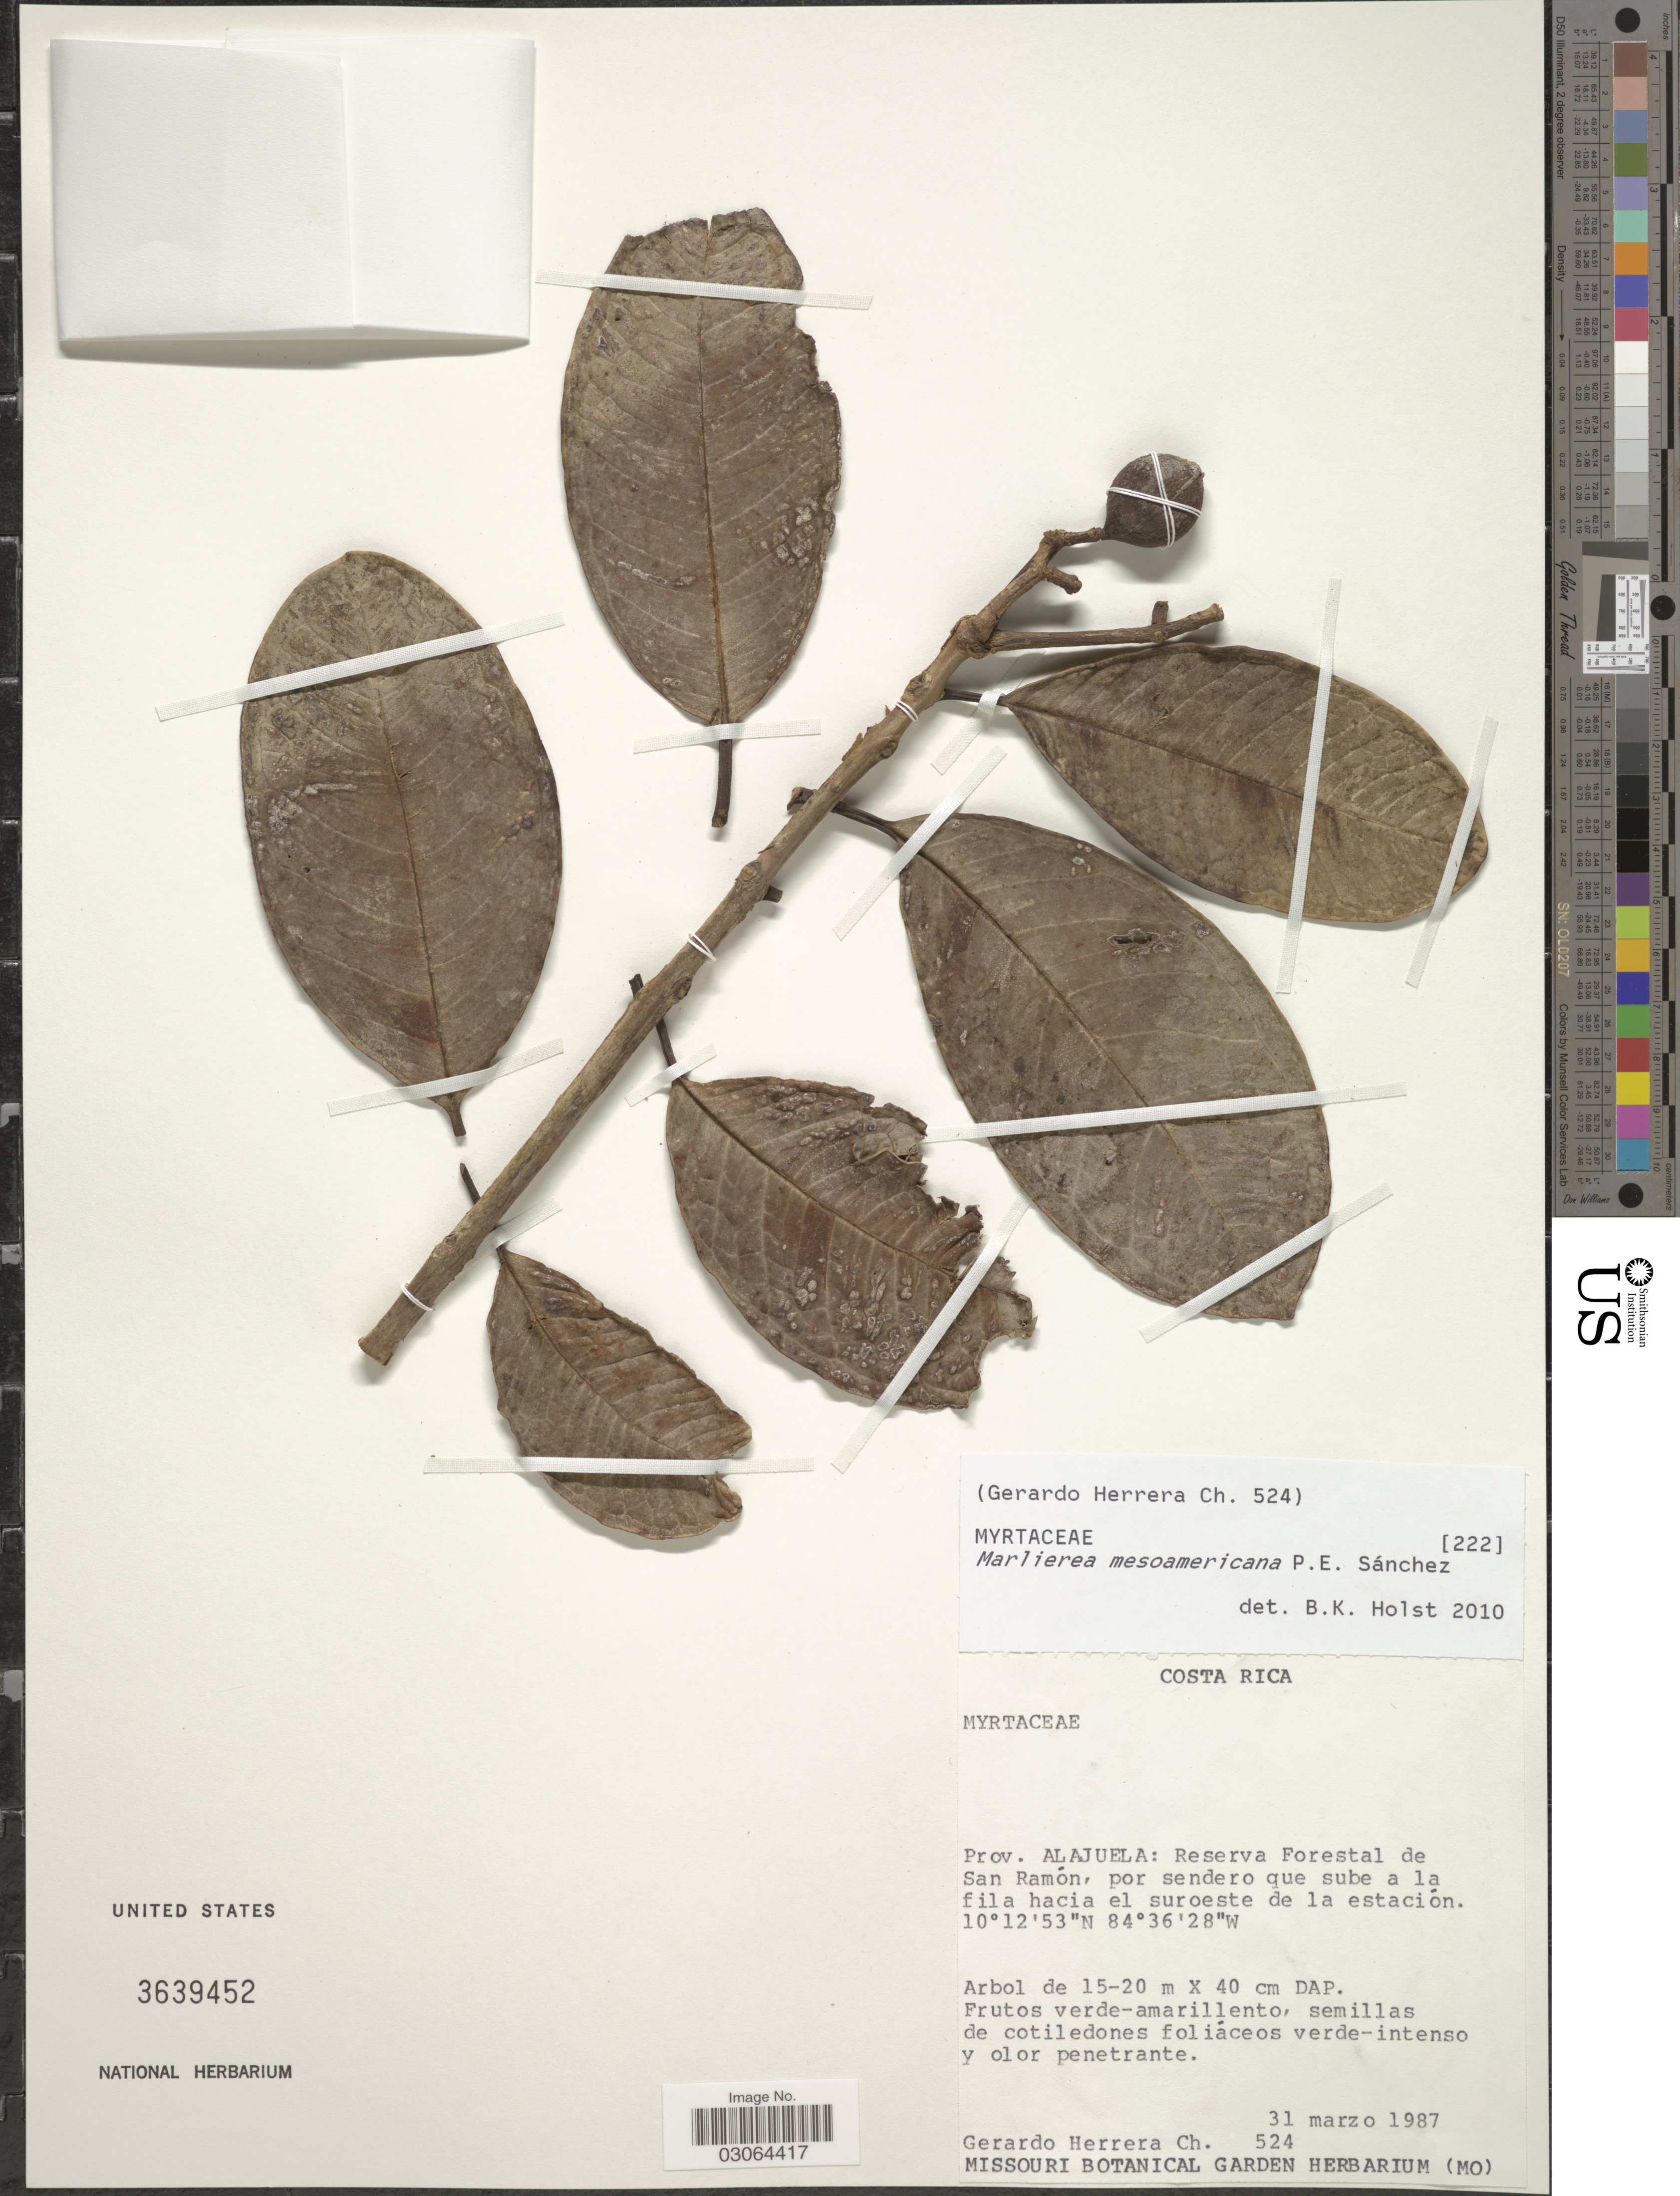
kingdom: Plantae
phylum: Tracheophyta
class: Magnoliopsida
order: Myrtales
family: Myrtaceae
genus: Myrcia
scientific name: Myrcia mesoamericana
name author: (P. E. Sanchez) A.R. Lourenço & Sánchez-Cháv.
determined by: Strong, Mark T., (BOT), Smithsonian Institution - National Museum of Natural History (UNITED STATES)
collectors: G. Herrera Ch.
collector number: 524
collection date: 1987-03-31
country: Costa Rica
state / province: Alajuela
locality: Reserva Florestal de San Ramón, por sendero que sube a la fila hacia el suroeste de la estación.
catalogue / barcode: US 3639452